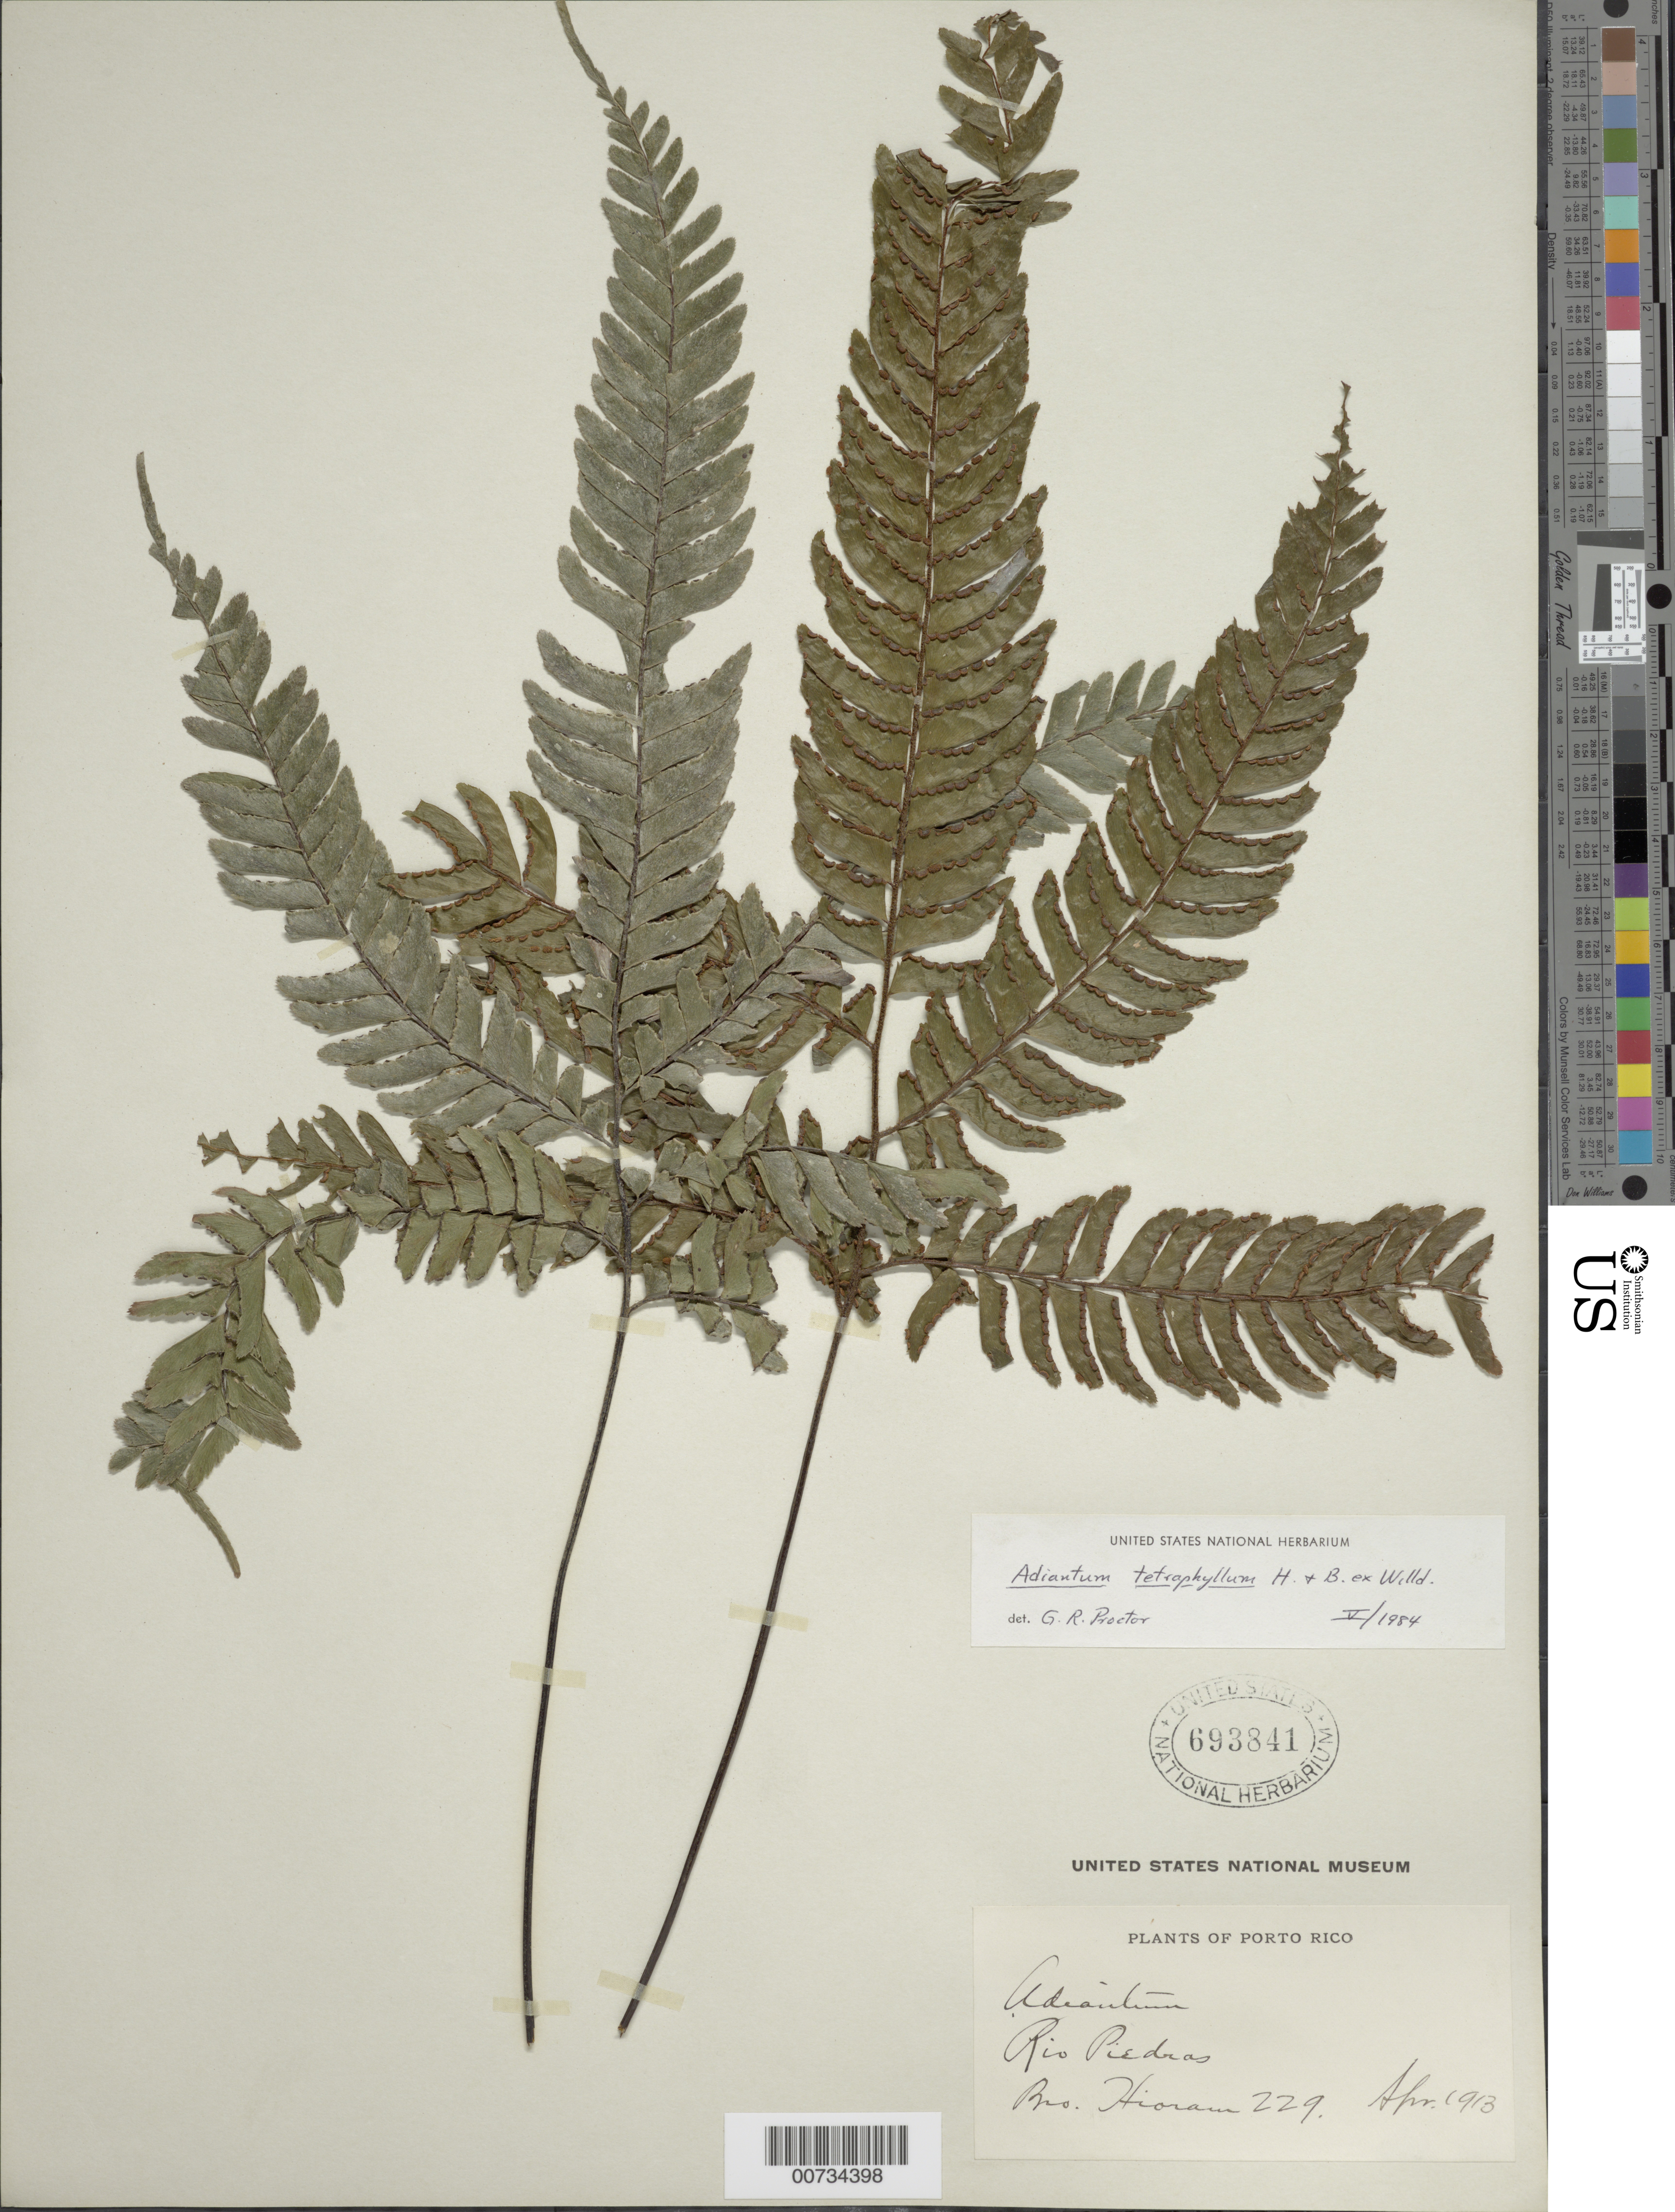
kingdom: Plantae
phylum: Tracheophyta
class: Polypodiopsida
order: Polypodiales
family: Pteridaceae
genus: Adiantum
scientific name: Adiantum tetraphyllum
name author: Humb. & Bonpl. ex Willd.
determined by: Proctor, G. R.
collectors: Bro. Hioram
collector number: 229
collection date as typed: Apr 1913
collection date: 1913-04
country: Puerto Rico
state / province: San Juan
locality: Río Piedras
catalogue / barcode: US 693841